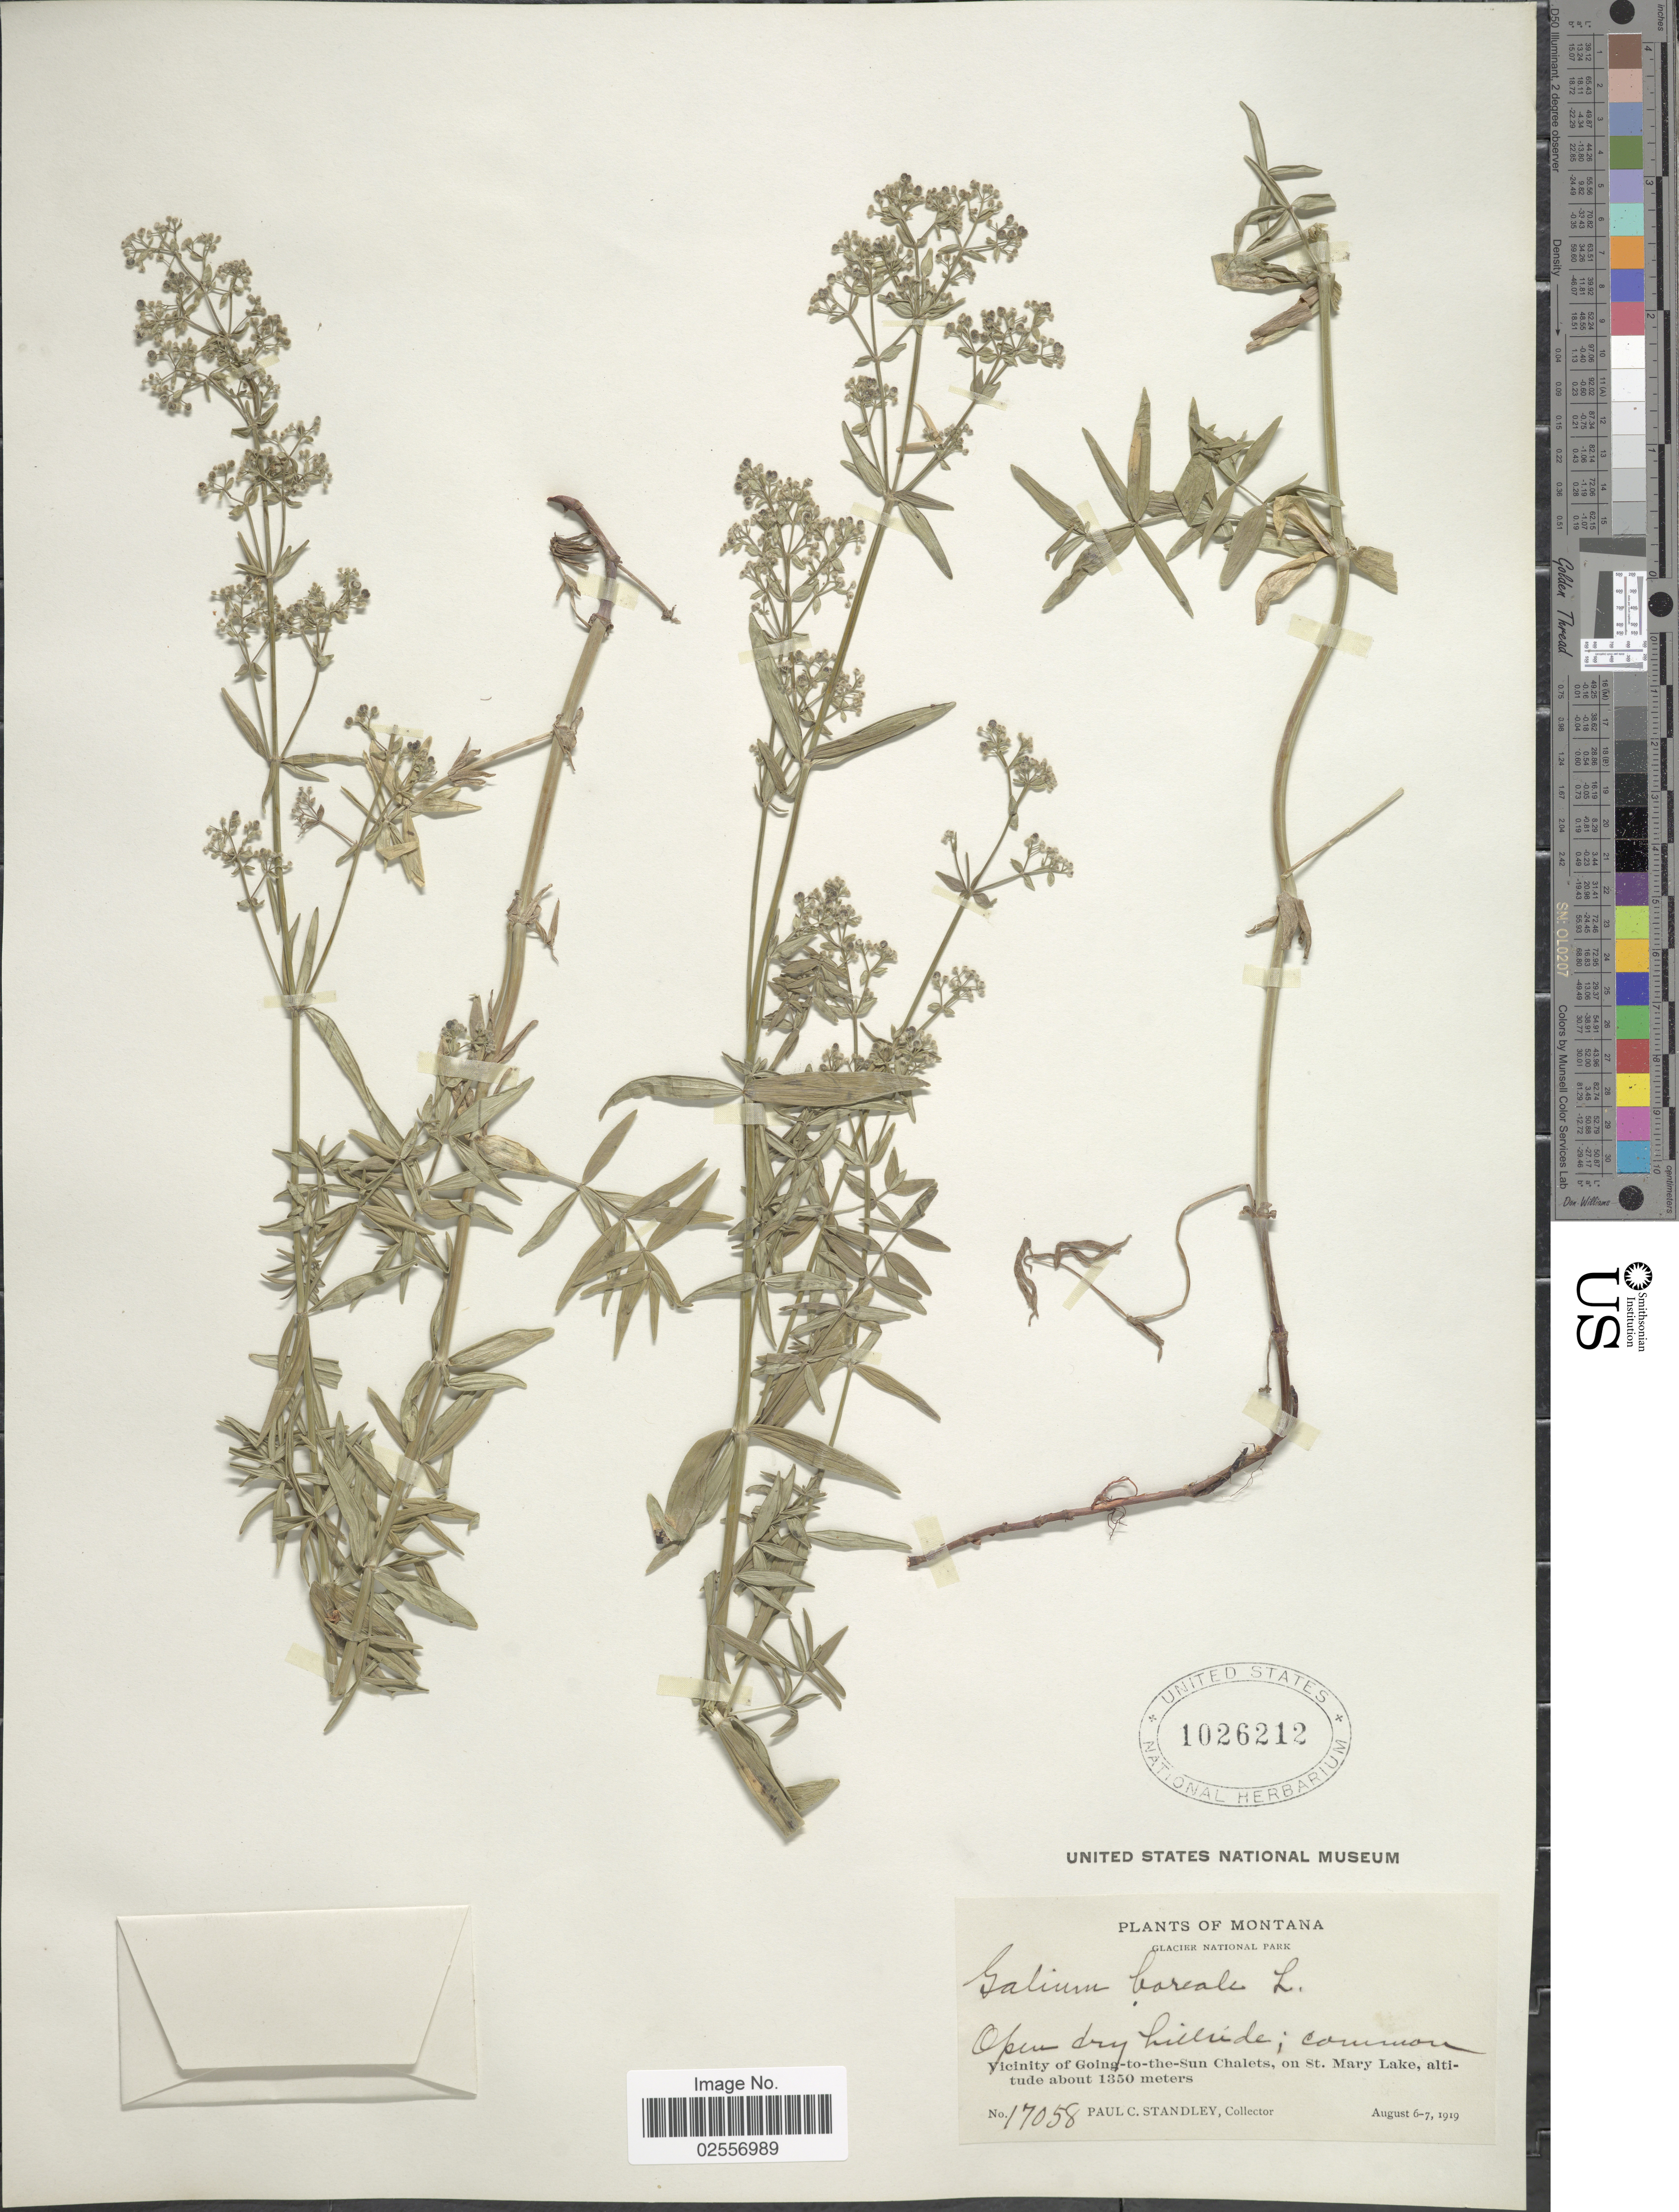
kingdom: Plantae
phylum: Tracheophyta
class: Magnoliopsida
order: Gentianales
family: Rubiaceae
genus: Galium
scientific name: Galium boreale L.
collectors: P. C. Standley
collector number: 17058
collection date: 1919-08-06/1919-08-07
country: United States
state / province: Montana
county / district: Glacier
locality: Glacier National Park, Vicinity of Going-to-the-Sun Chalets, on St. Mary Lake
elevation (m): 1350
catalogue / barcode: US 1026212